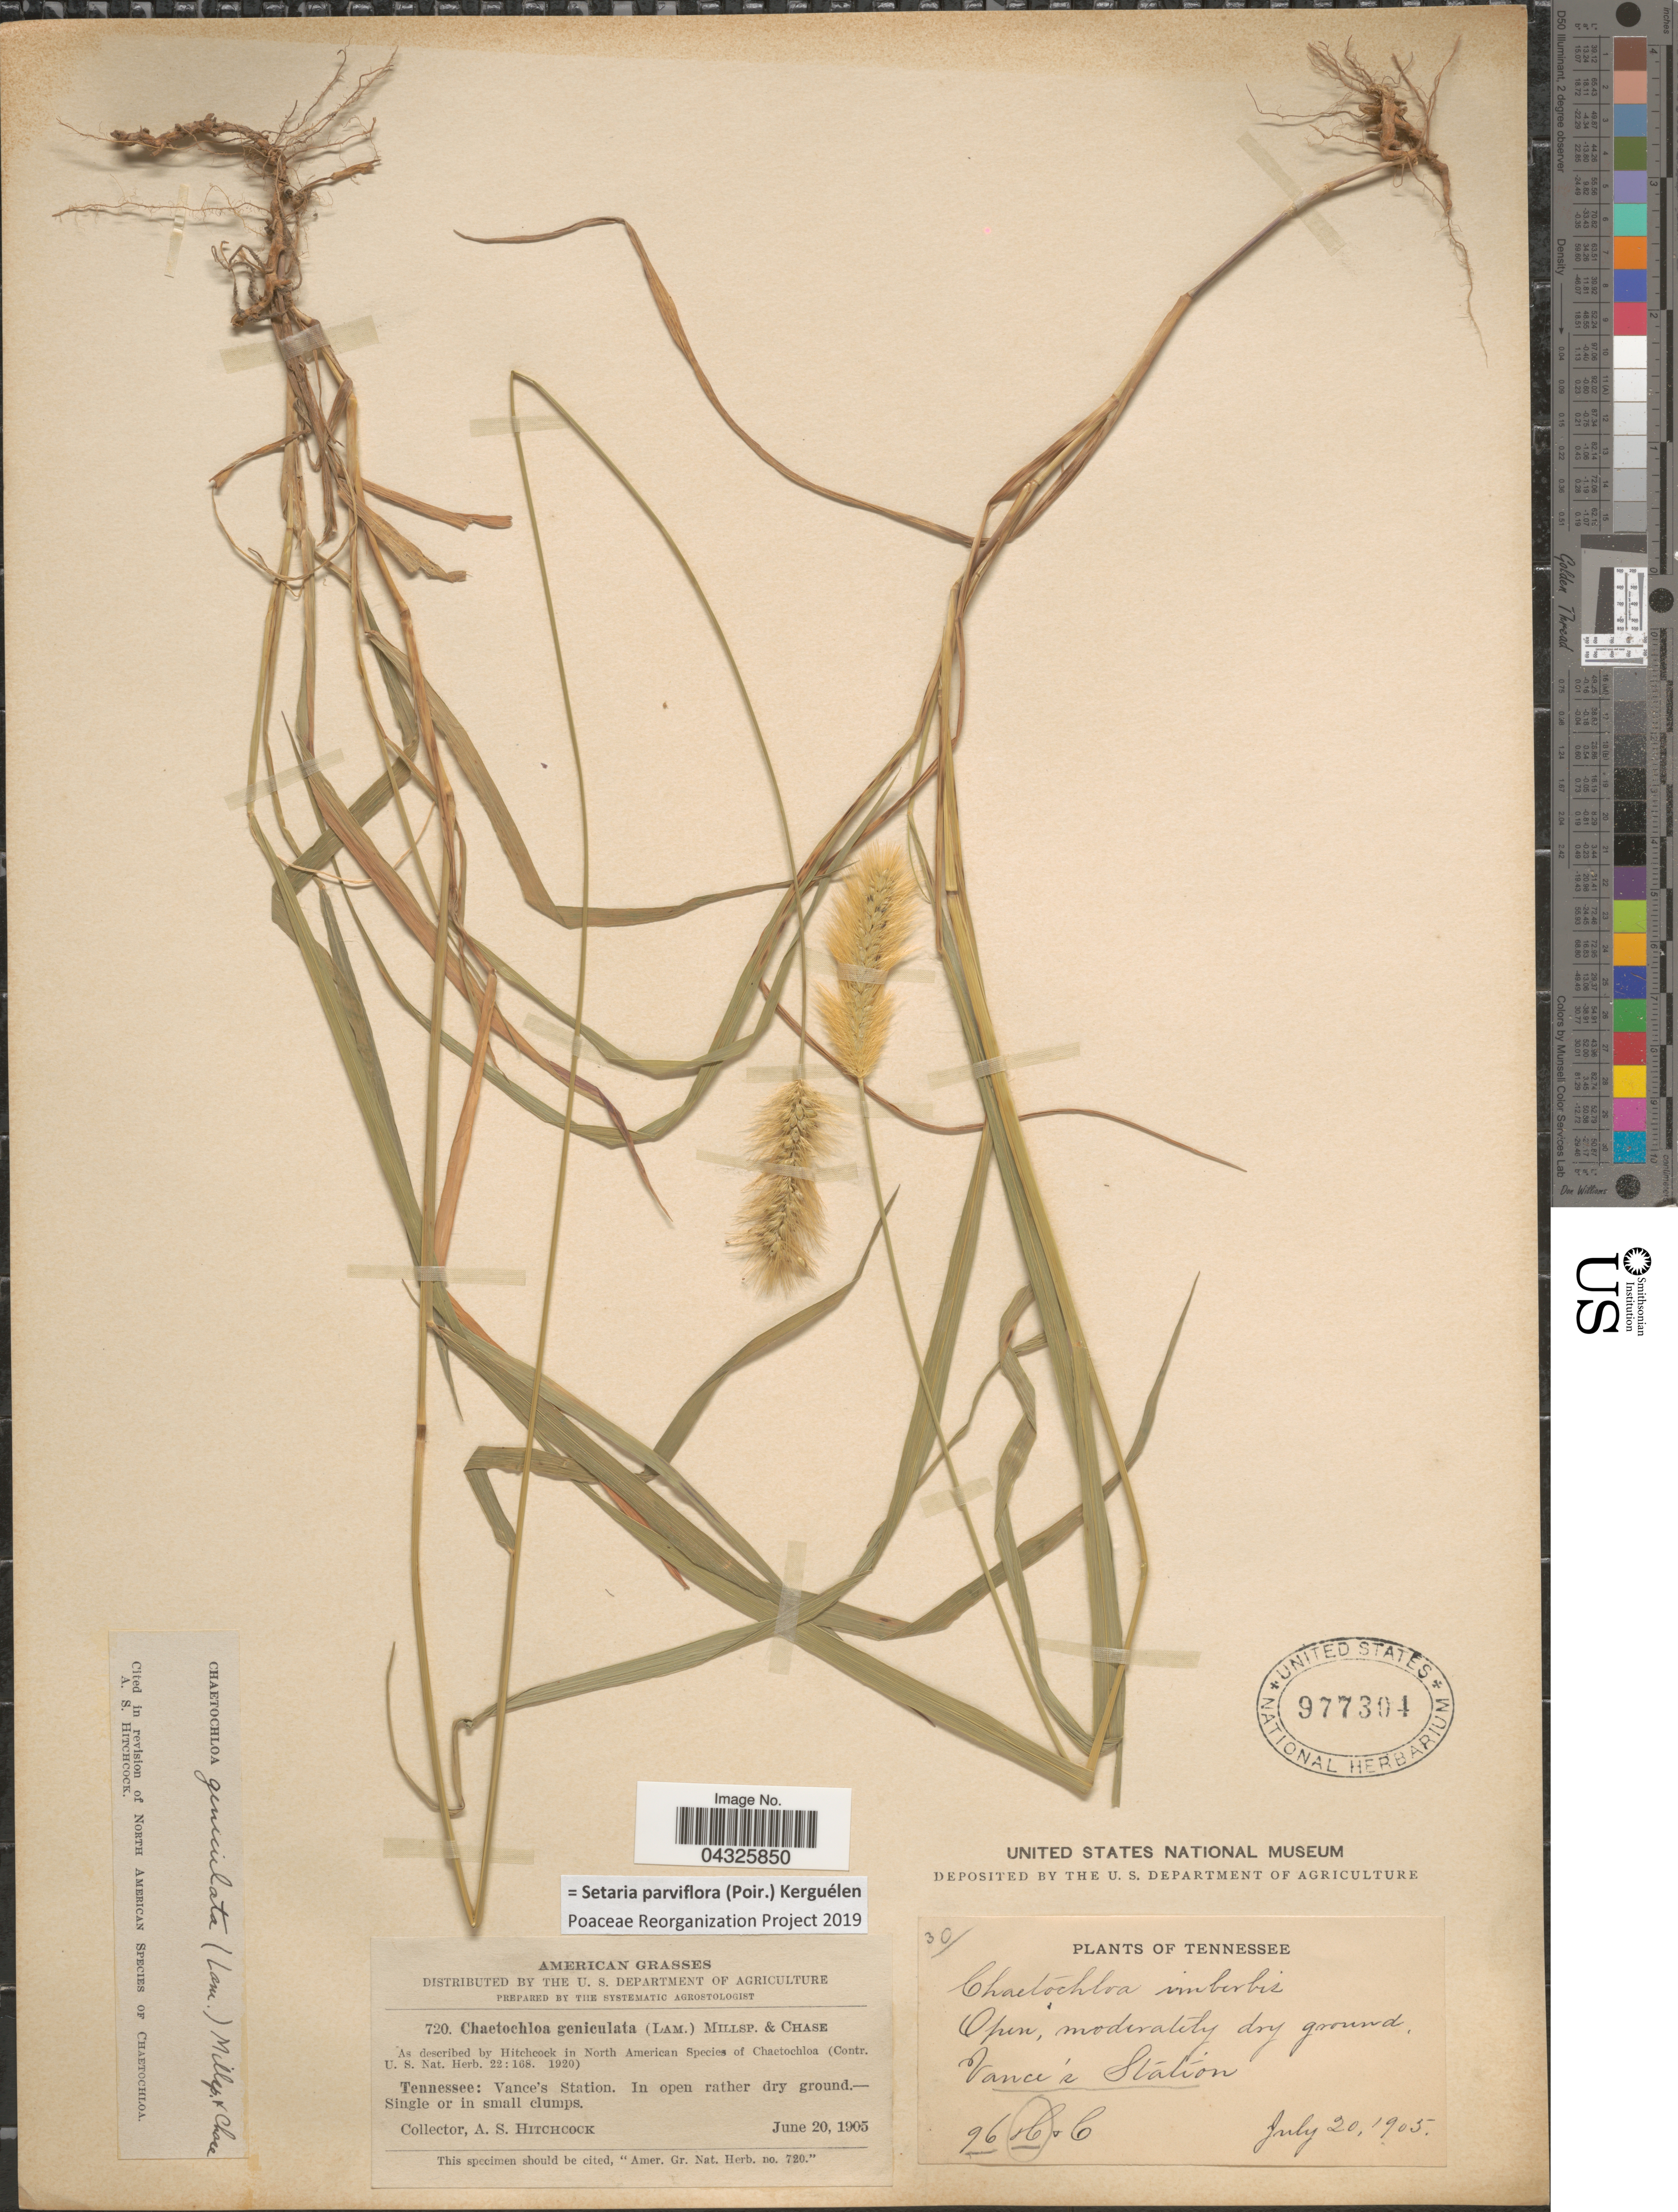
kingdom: Plantae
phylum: Tracheophyta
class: Liliopsida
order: Poales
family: Poaceae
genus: Setaria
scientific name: Setaria parviflora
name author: (Poir.) Kerguélen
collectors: A. S. Hitchcock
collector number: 720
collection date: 1905-06-20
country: United States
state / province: Tennessee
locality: Vance's Station.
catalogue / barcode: US 977304-2